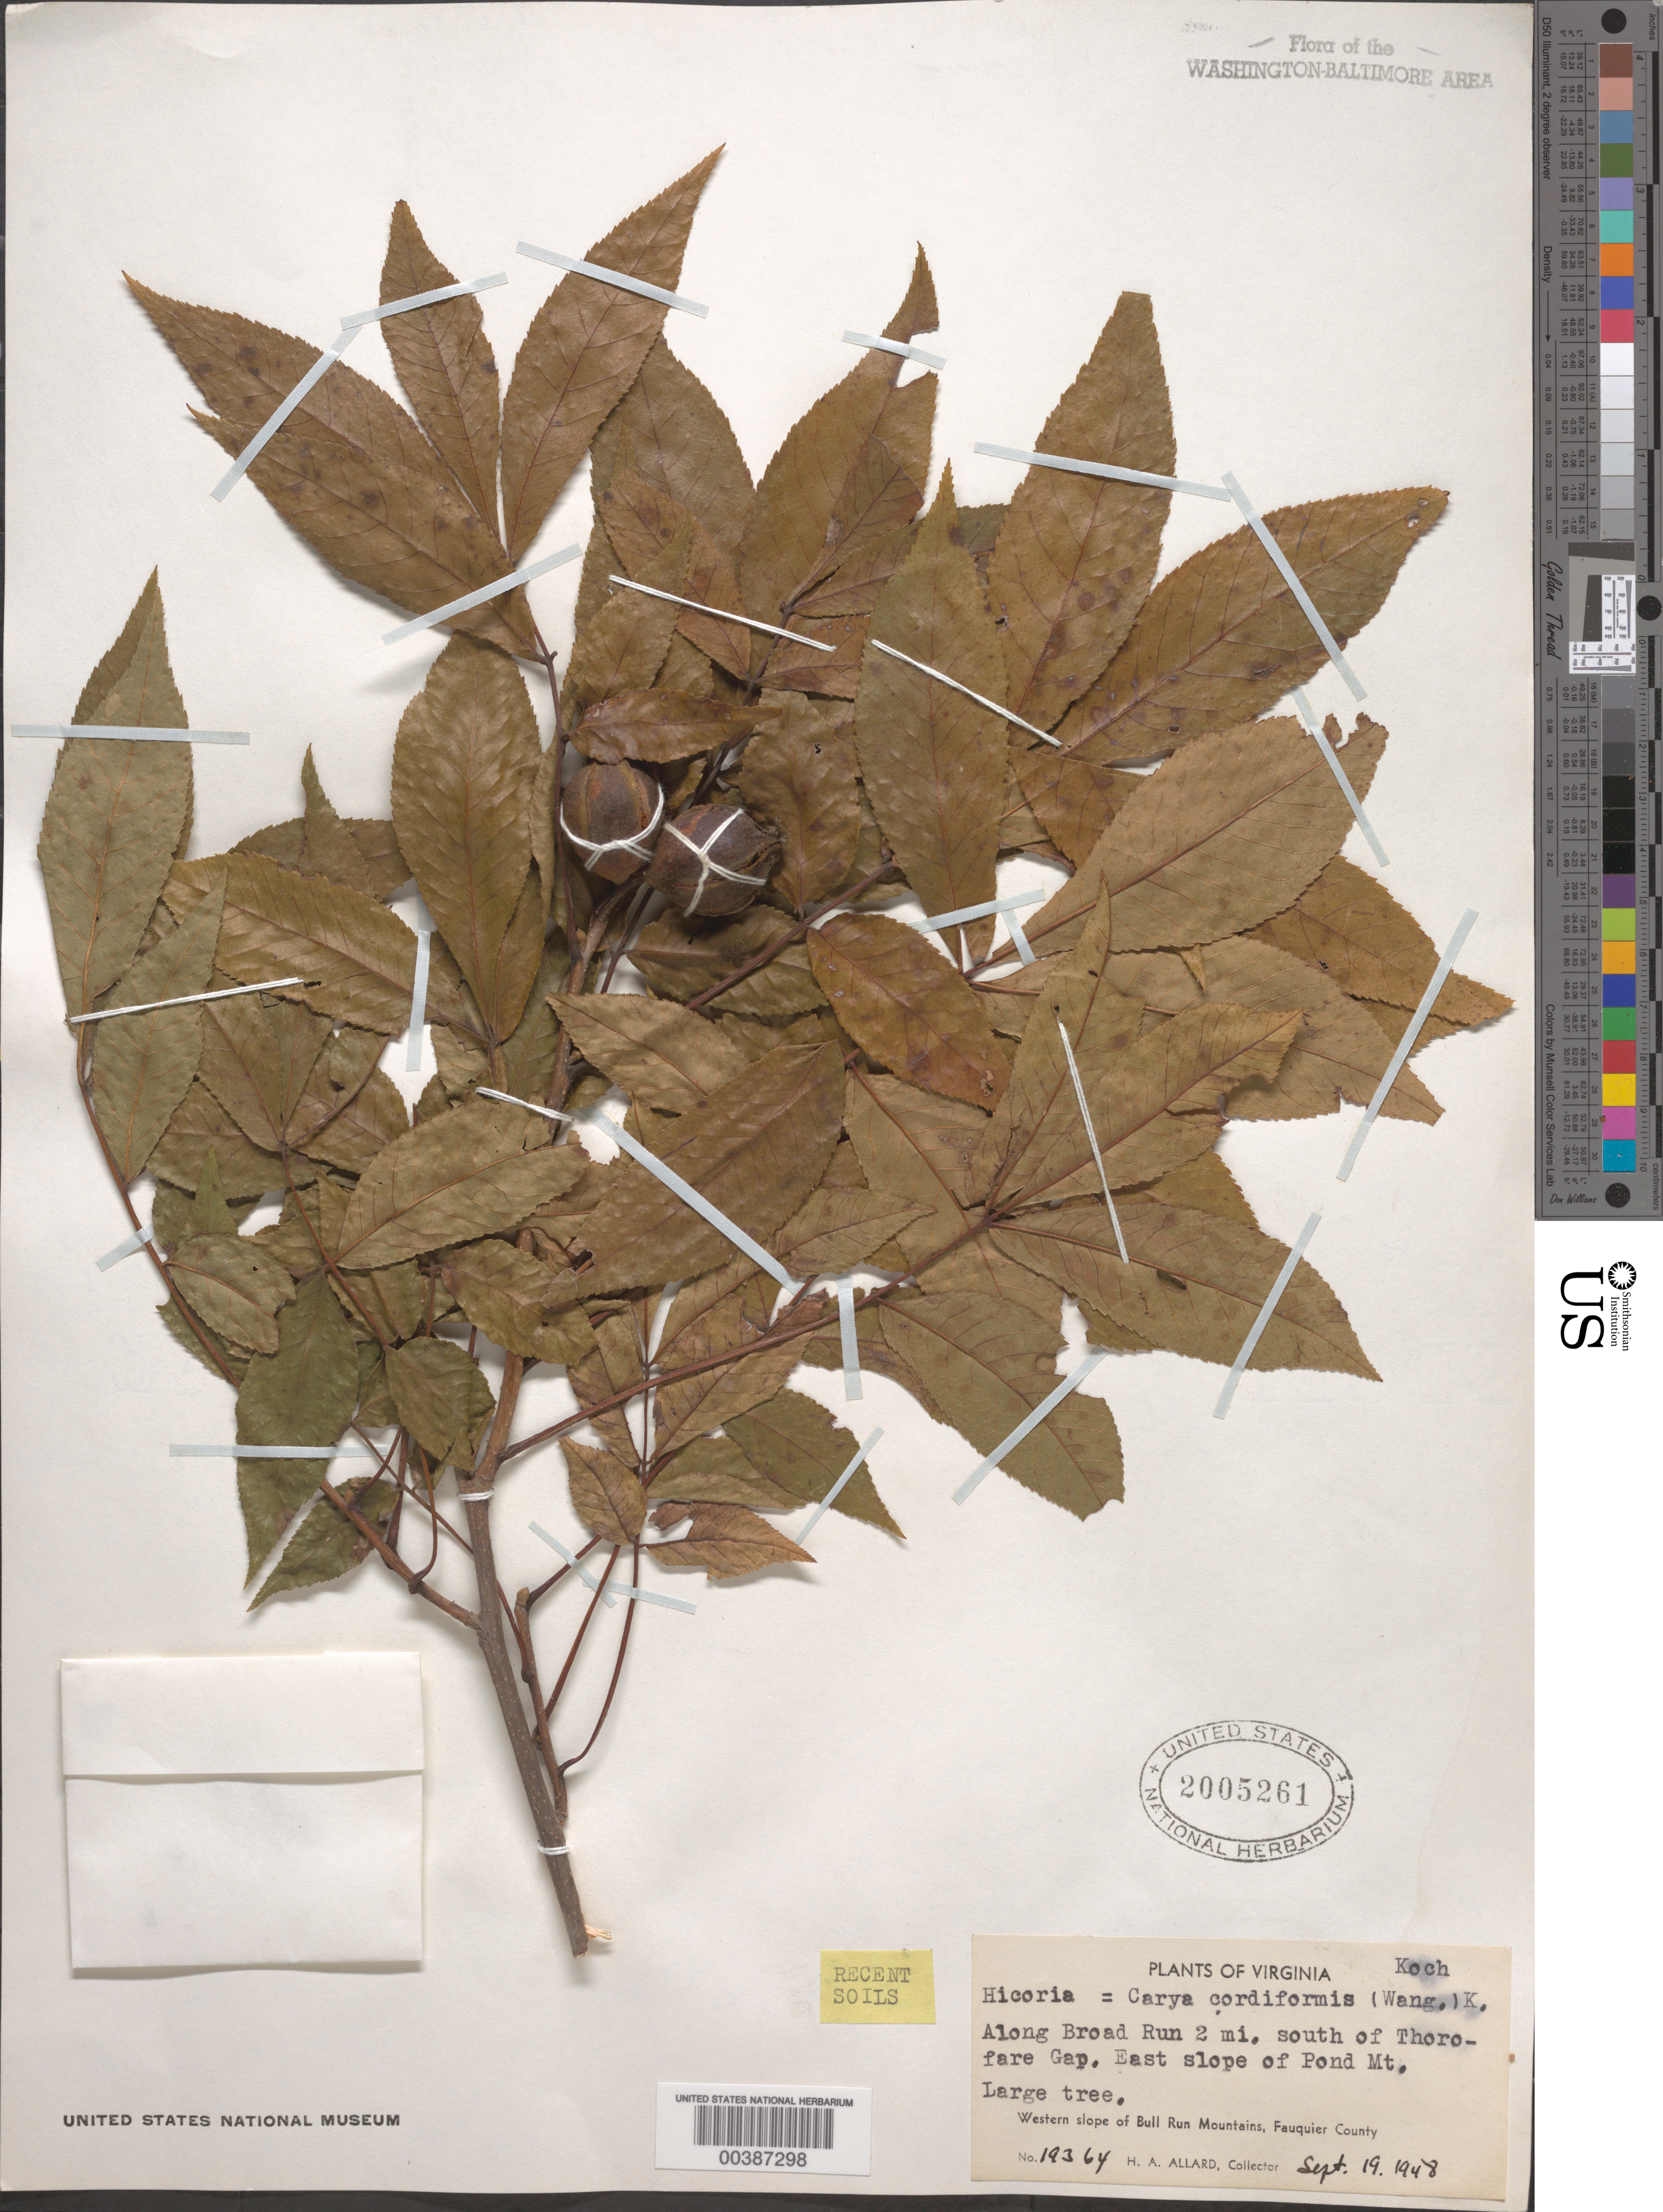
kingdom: Plantae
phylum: Tracheophyta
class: Magnoliopsida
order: Fagales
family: Juglandaceae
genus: Carya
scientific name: Carya cordiformis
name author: (Wangenh.) K. Koch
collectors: H. A. Allard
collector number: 19364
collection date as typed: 19 Sep 1948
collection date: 1948-09-19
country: United States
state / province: Virginia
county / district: Fauquier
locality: Broad Run, south of Thorofare Gap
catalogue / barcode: US 2005261